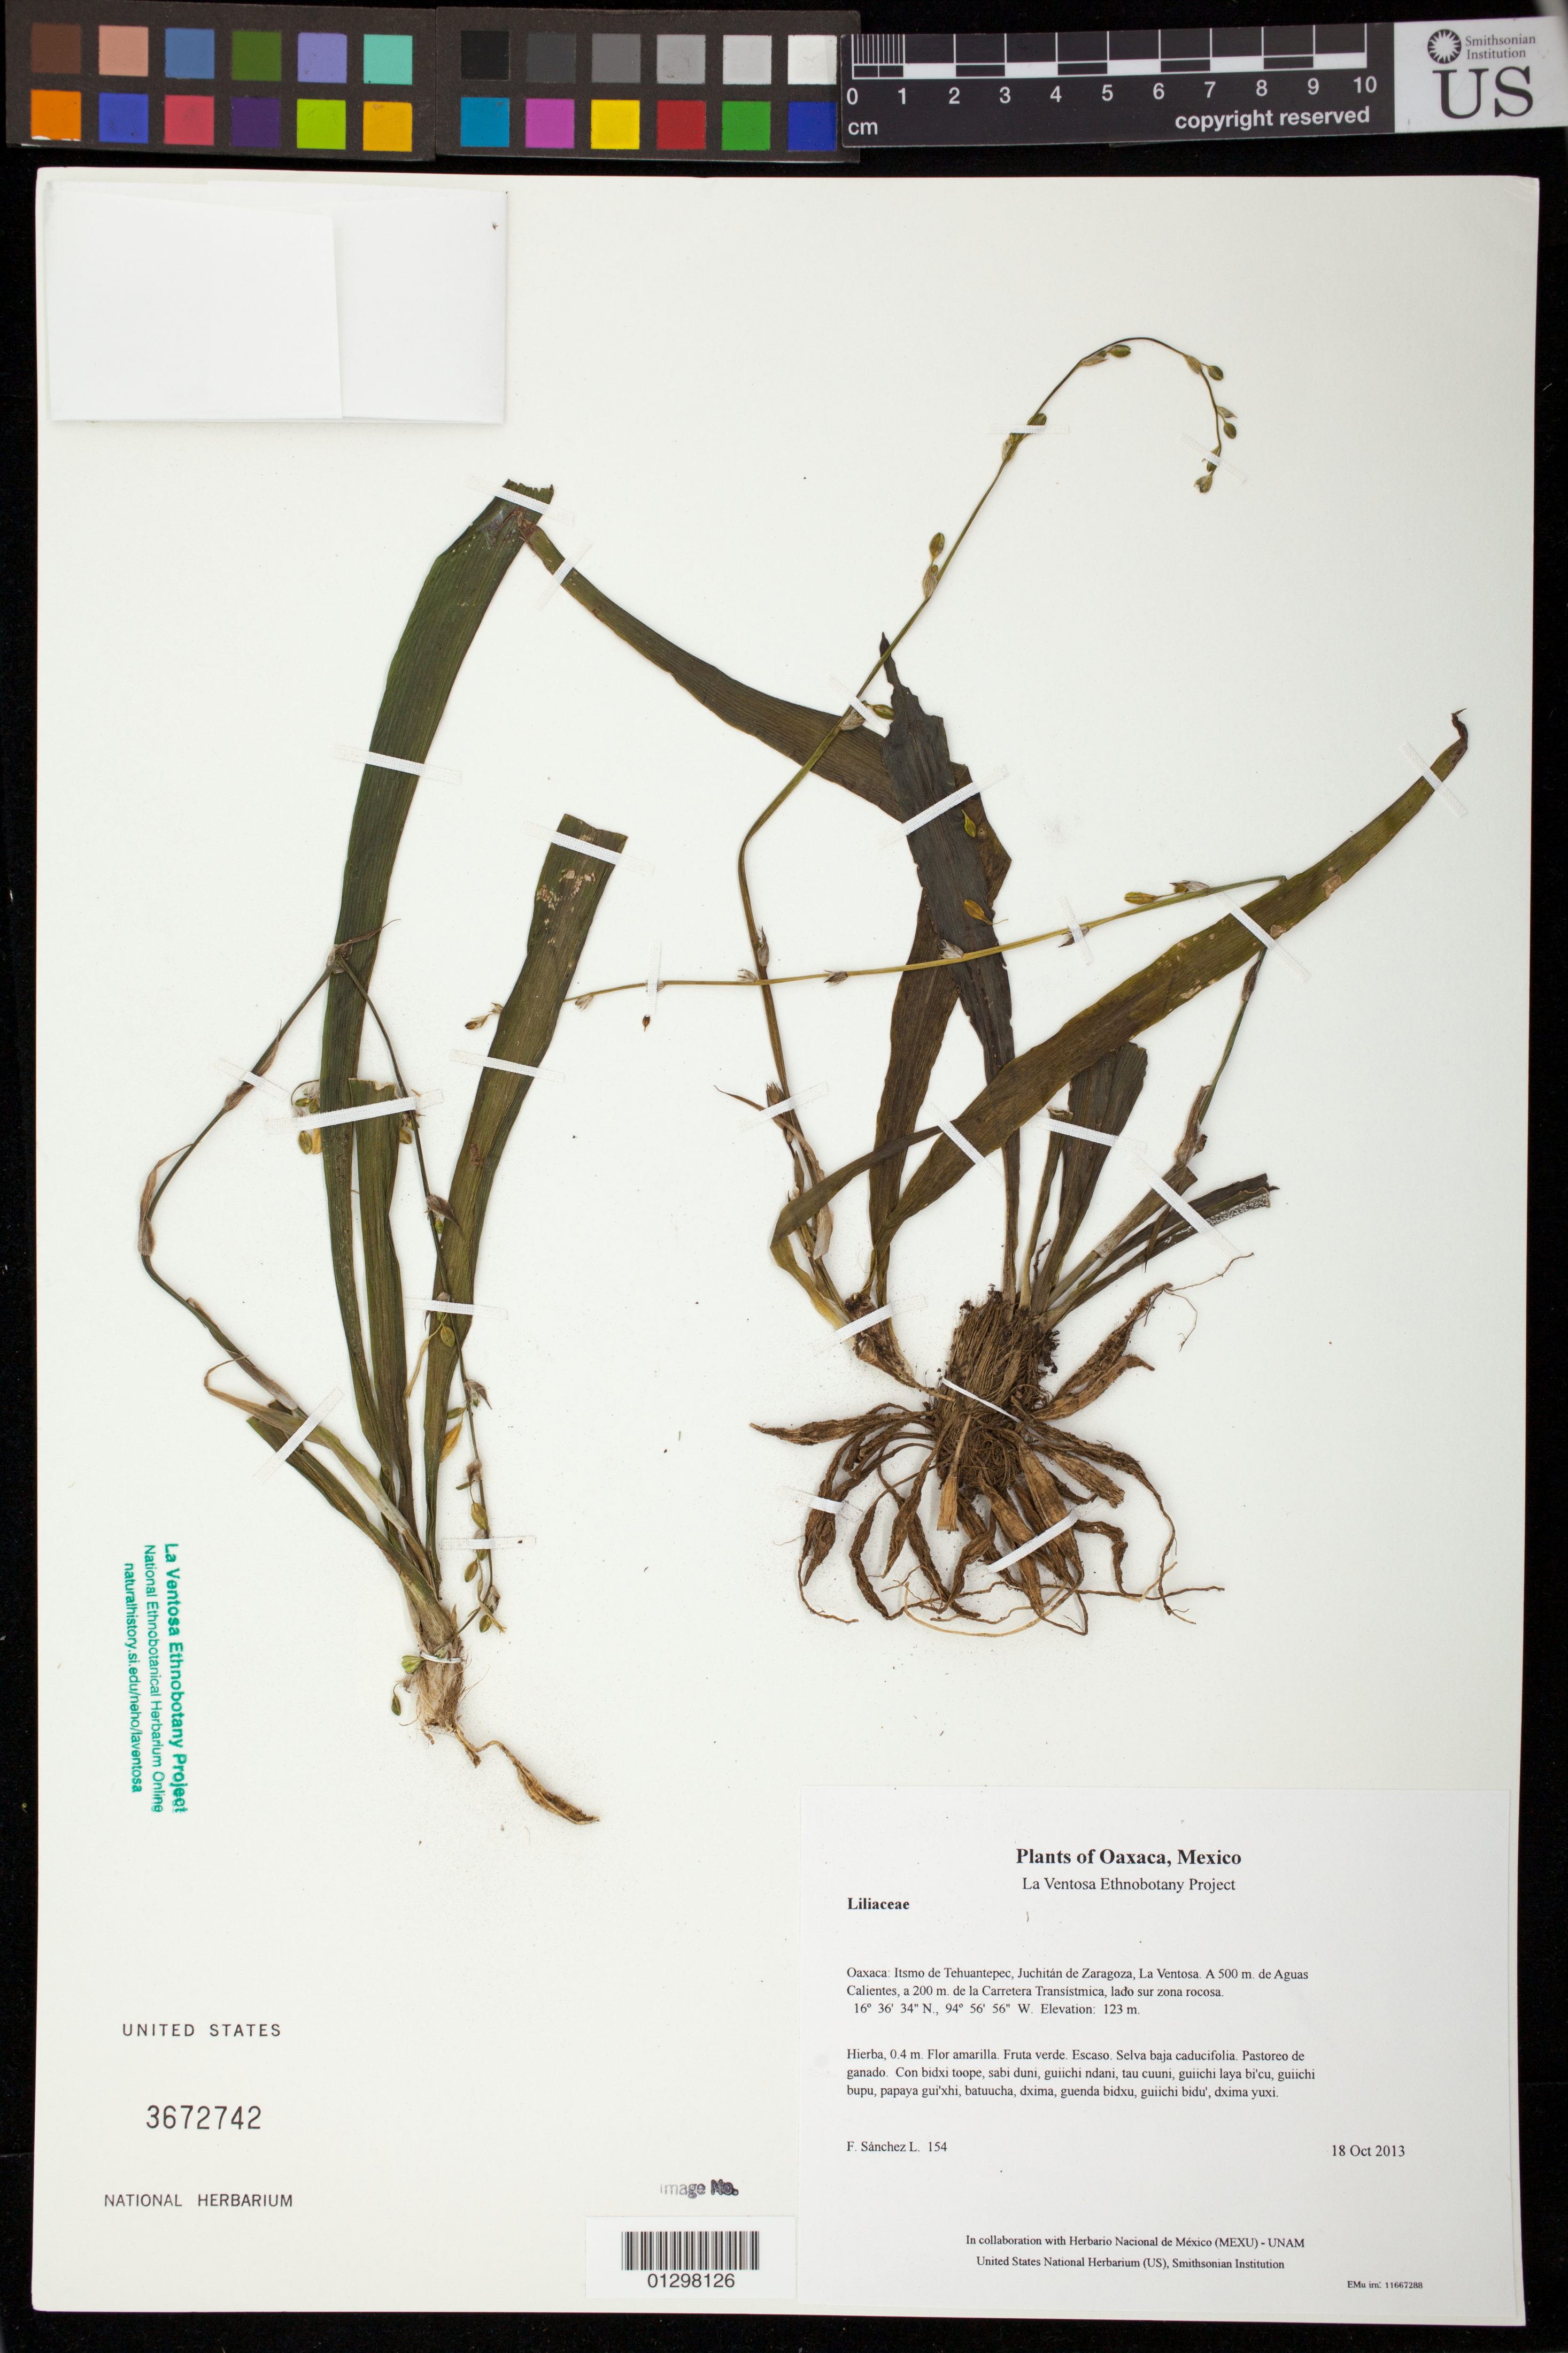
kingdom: Plantae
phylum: Tracheophyta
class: Liliopsida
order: Asparagales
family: Asparagaceae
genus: Echeandia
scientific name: Echeandia sp.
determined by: García-Mendoza, A.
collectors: F. Sánchez L.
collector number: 154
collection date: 2013-10-18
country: Mexico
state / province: Oaxaca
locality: Itsmo de Tehuantepec, Juchitán de Zaragoza, La Ventosa. A 500 m. de Aguas Calientes, a 200 m. de la Carretera Transístmica, lado sur zona rocosa.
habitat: Selva baja caducifolia. Pastoreo de ganado.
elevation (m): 123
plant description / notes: MEXU, US; Guixi bandaga. 0.4 m. Guie' naguchi. Cuaananaxhi naga'. Huaxie'.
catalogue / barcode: US 3672742